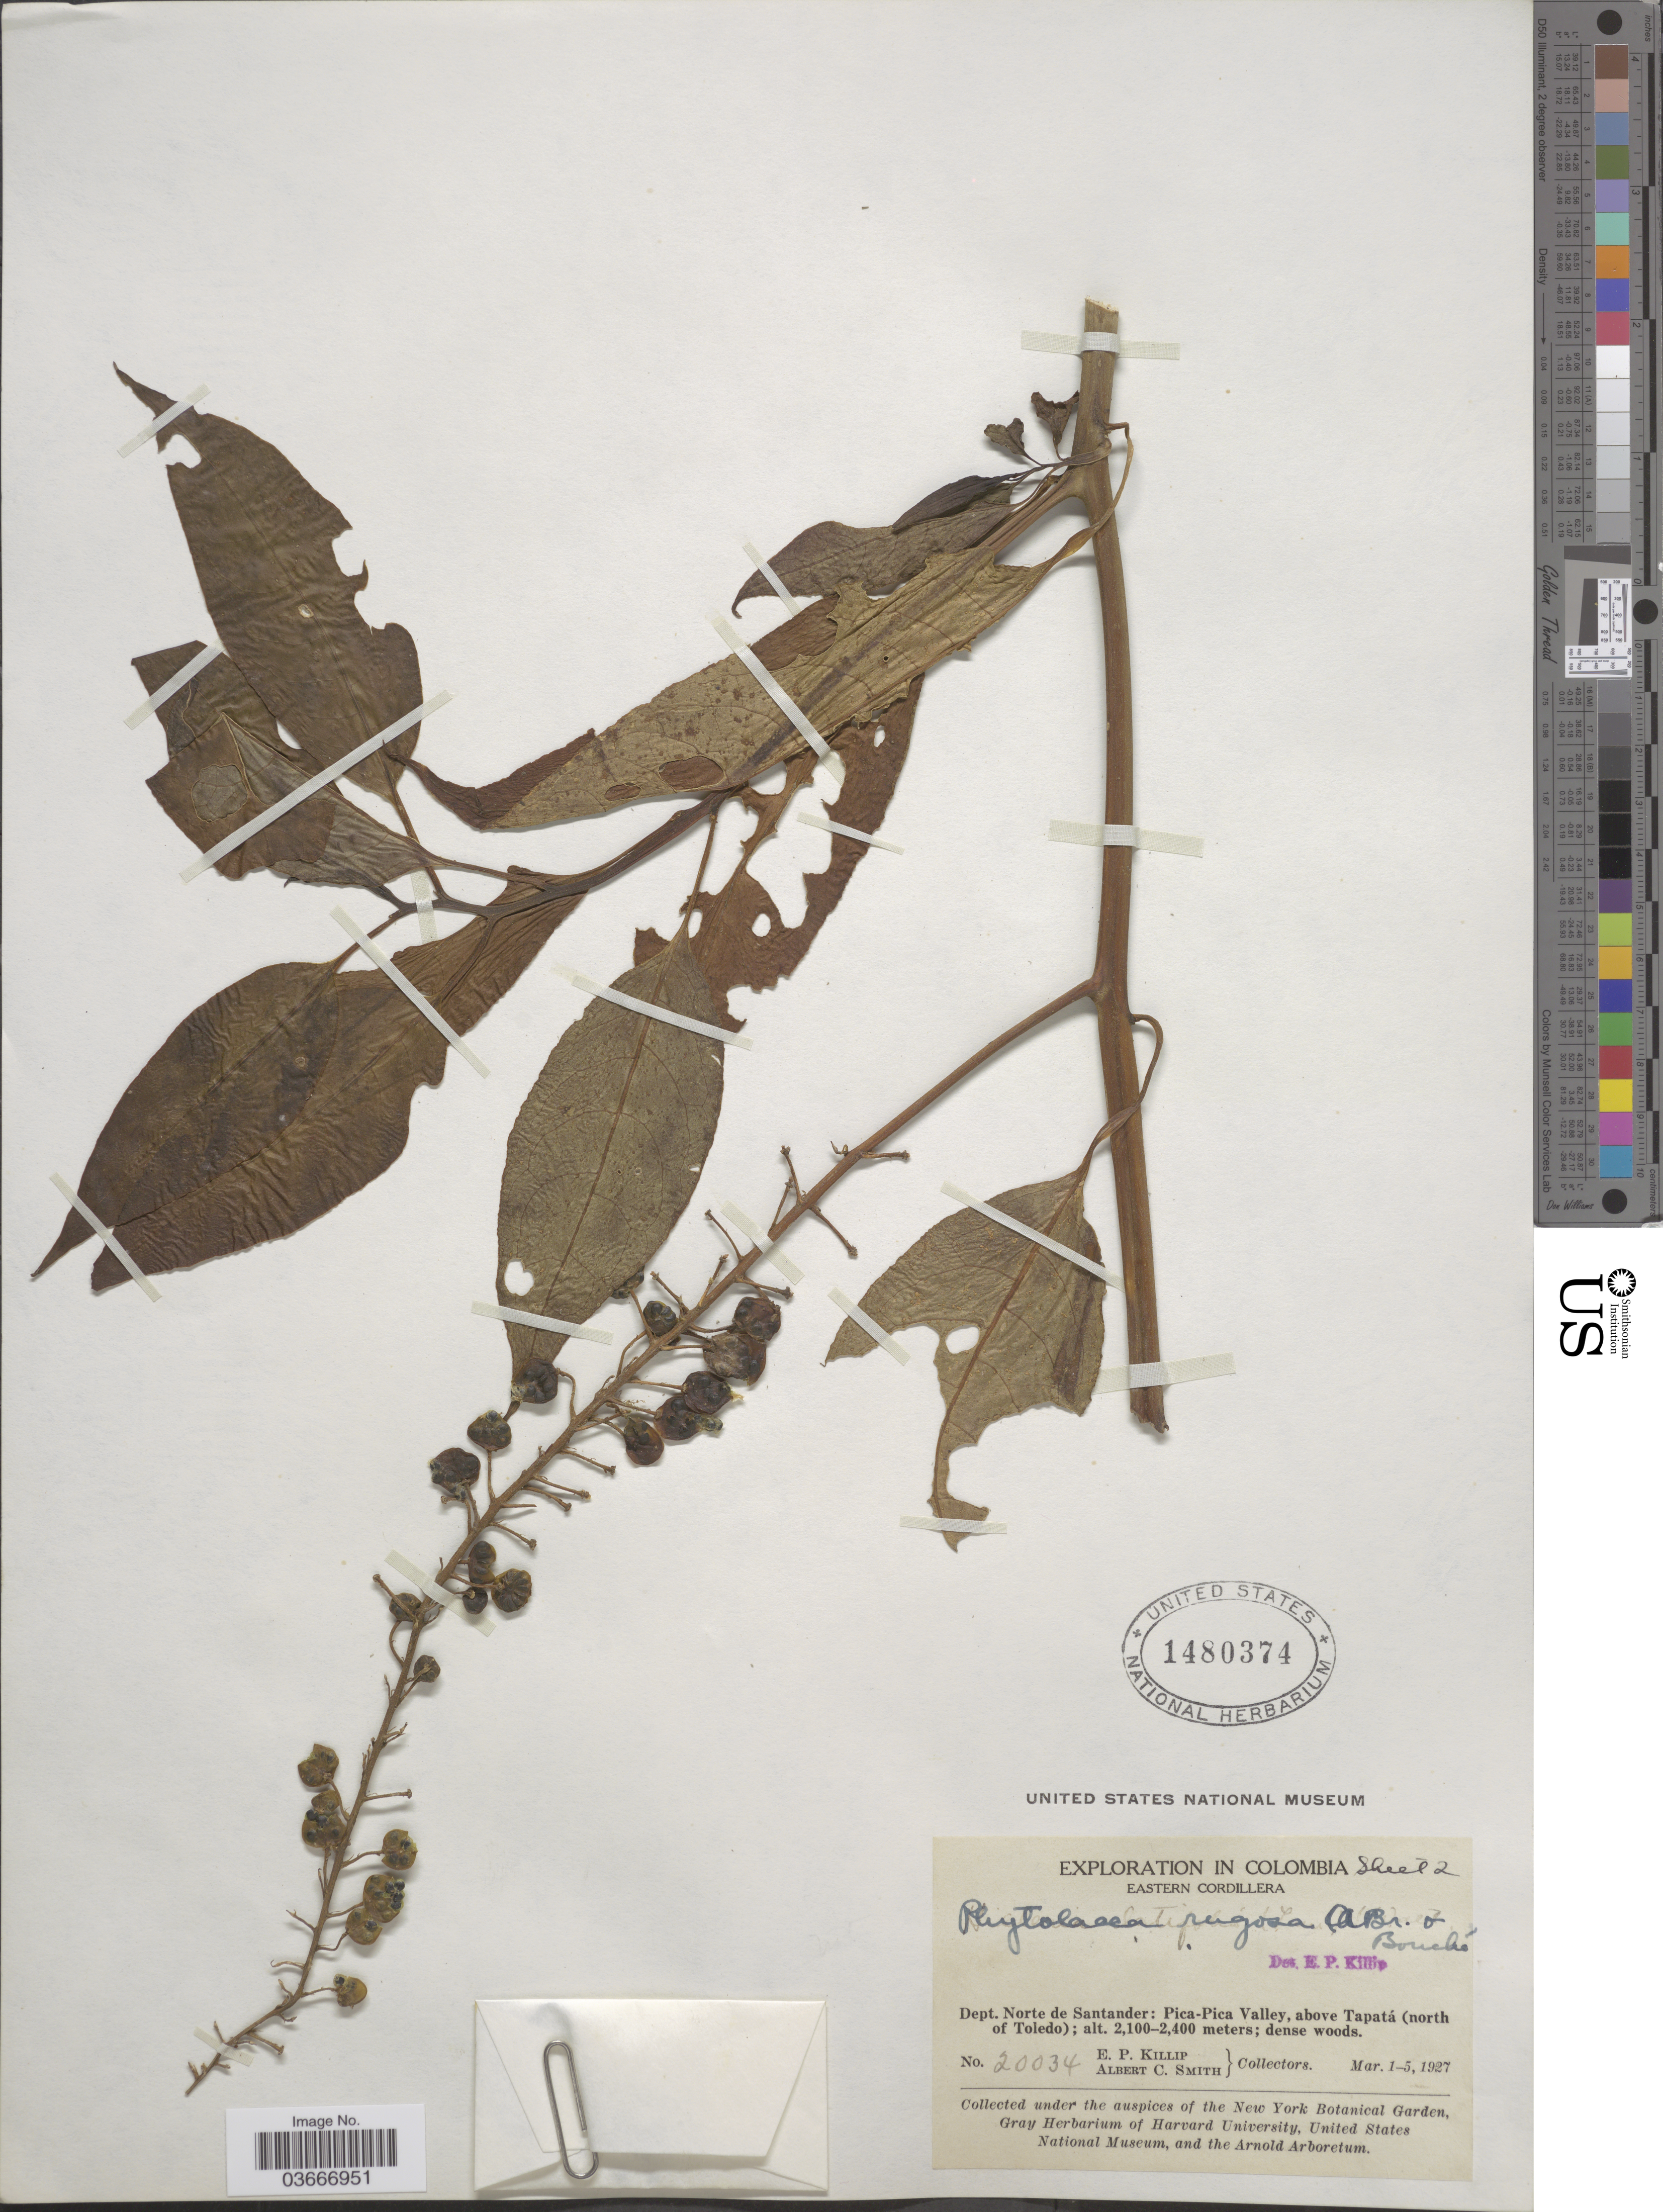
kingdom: Plantae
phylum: Tracheophyta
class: Magnoliopsida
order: Caryophyllales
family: Phytolaccaceae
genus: Phytolacca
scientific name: Phytolacca rivinoides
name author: Kunth & C.D. Bouché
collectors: E. P. Killip & A. C. Smith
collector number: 20034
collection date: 1927-03-01/1927-03-05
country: Colombia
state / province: Norte de Santander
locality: Eastern Cordillera. Dept. Norte de Santander: Pica-Pica Valley, above Tapatá (north of Toledo).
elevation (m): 2100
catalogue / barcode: US 1480374